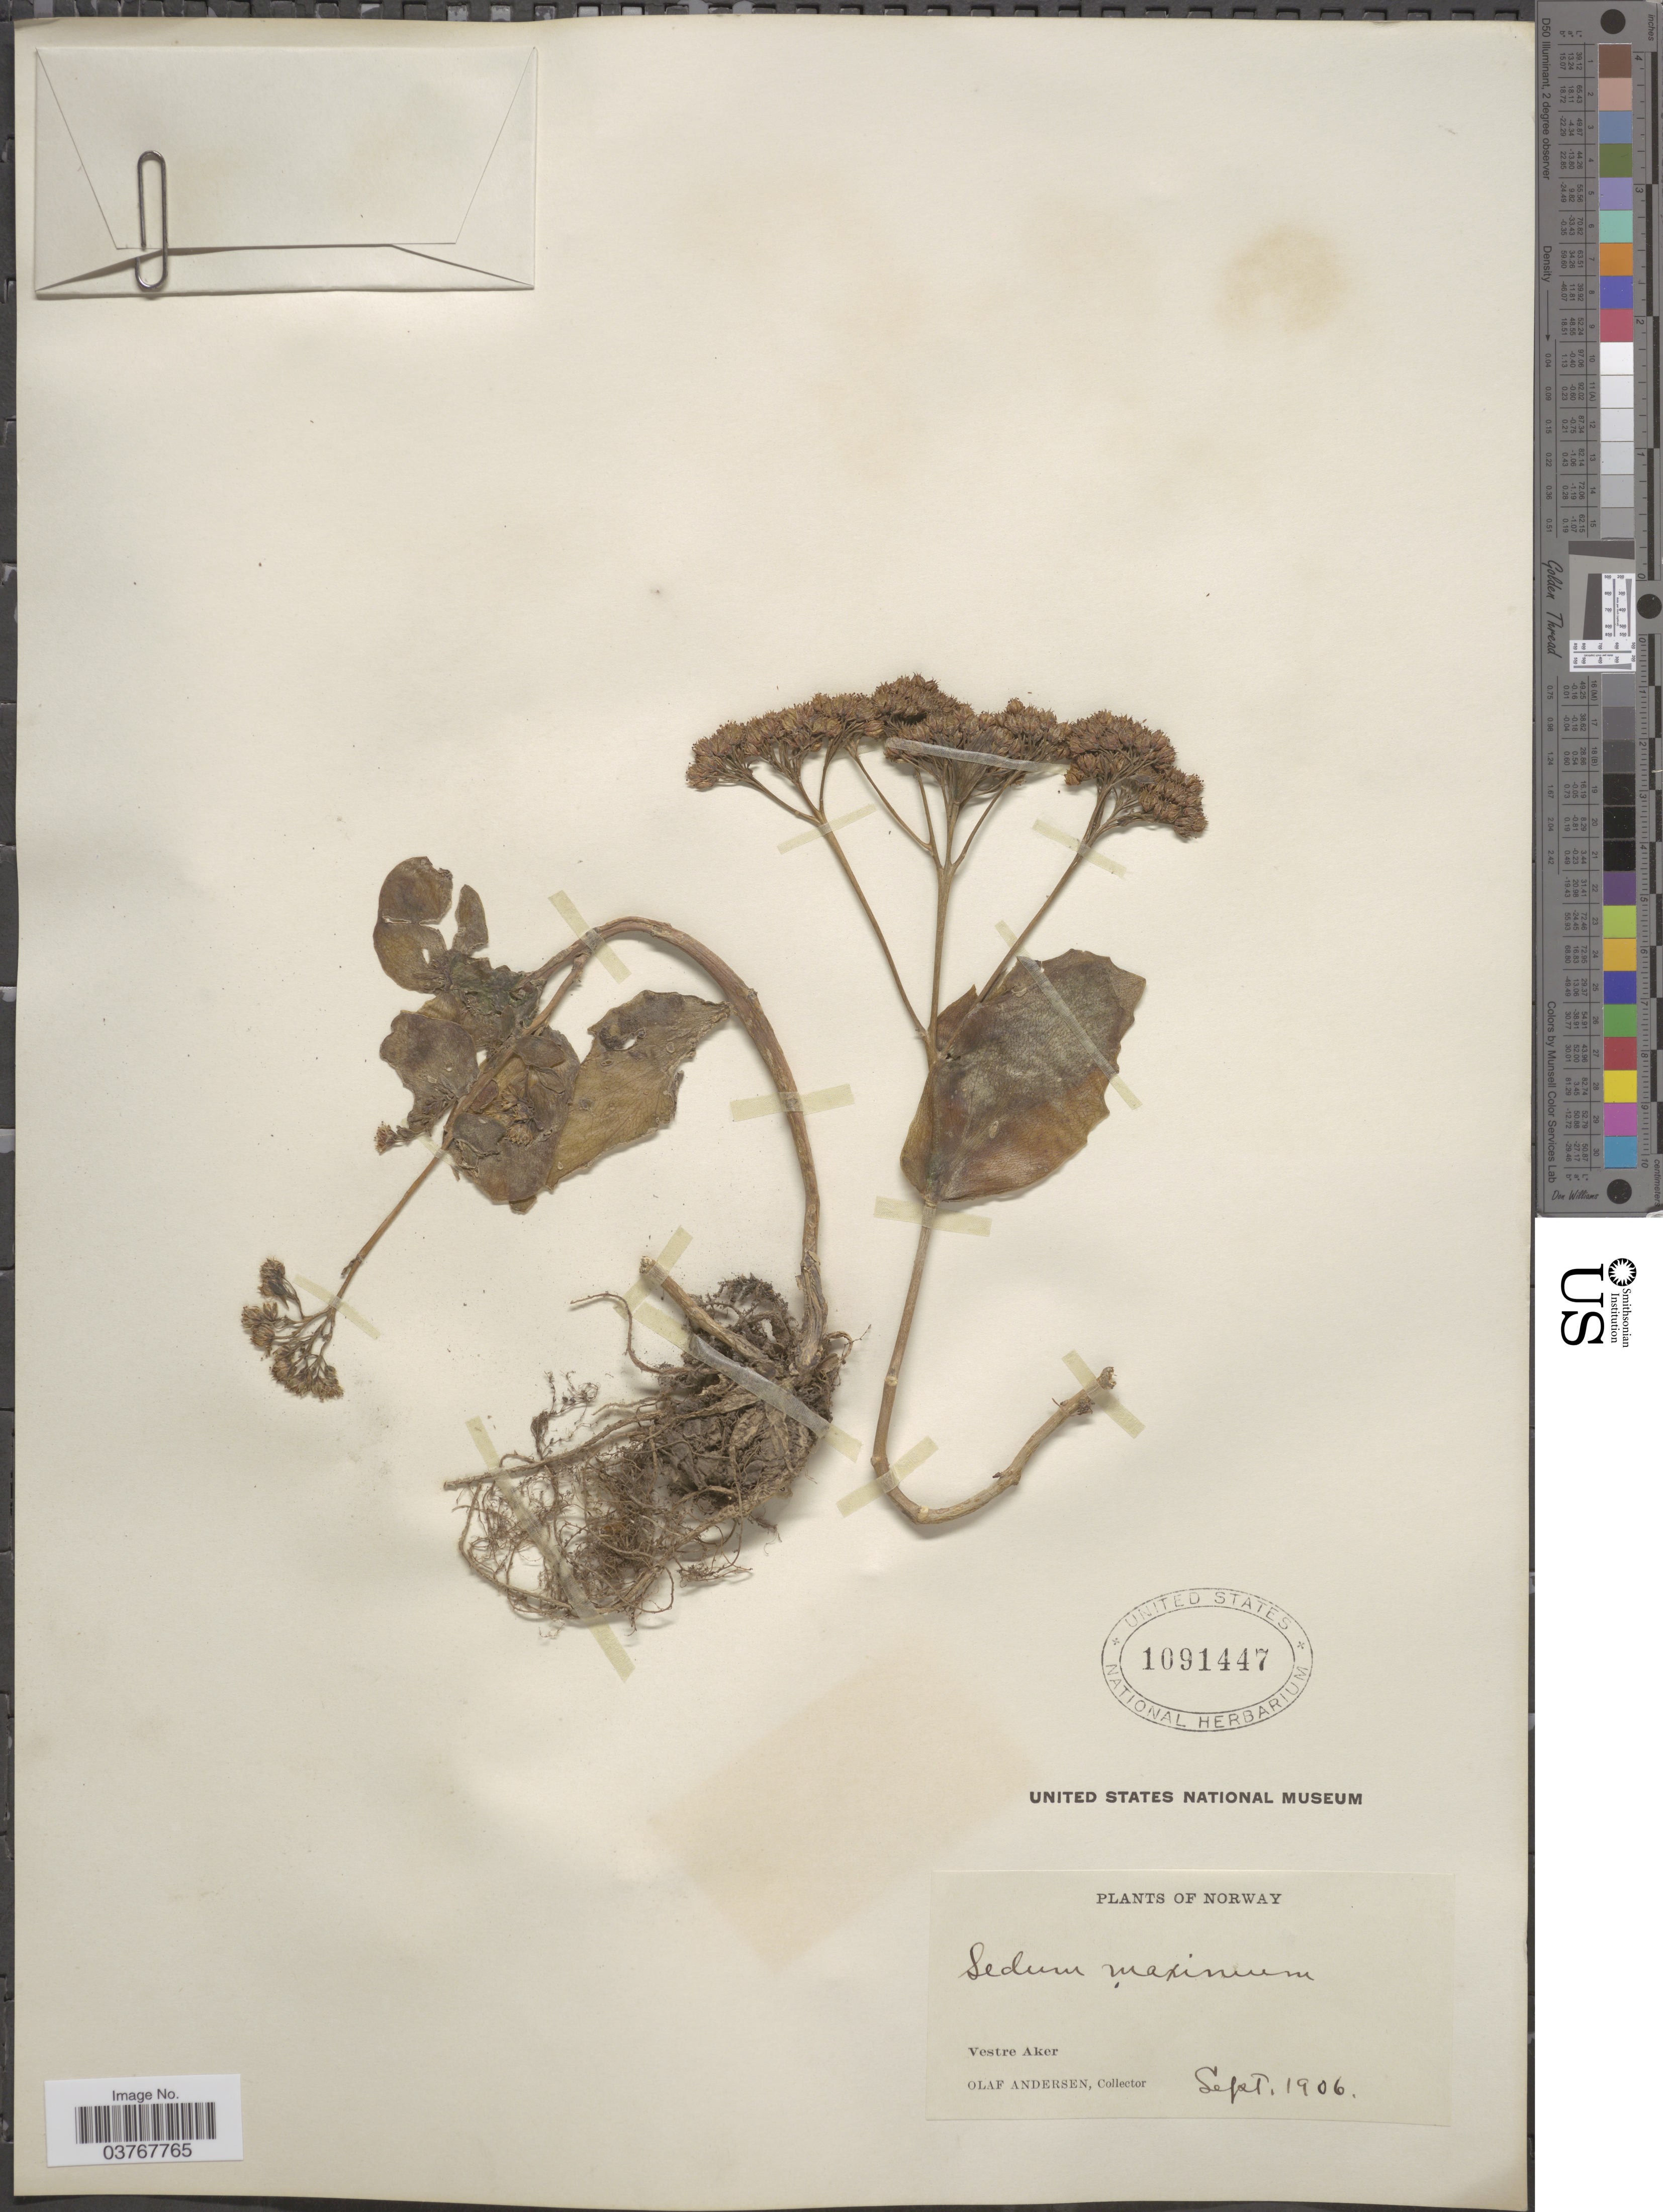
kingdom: Plantae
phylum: Tracheophyta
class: Magnoliopsida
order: Saxifragales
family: Crassulaceae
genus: Hylotelephium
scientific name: Hylotelephium maximum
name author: (L.) Holub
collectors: O. Andersen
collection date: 1906-09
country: Norway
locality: Vestre Aker.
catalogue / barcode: US 1091447